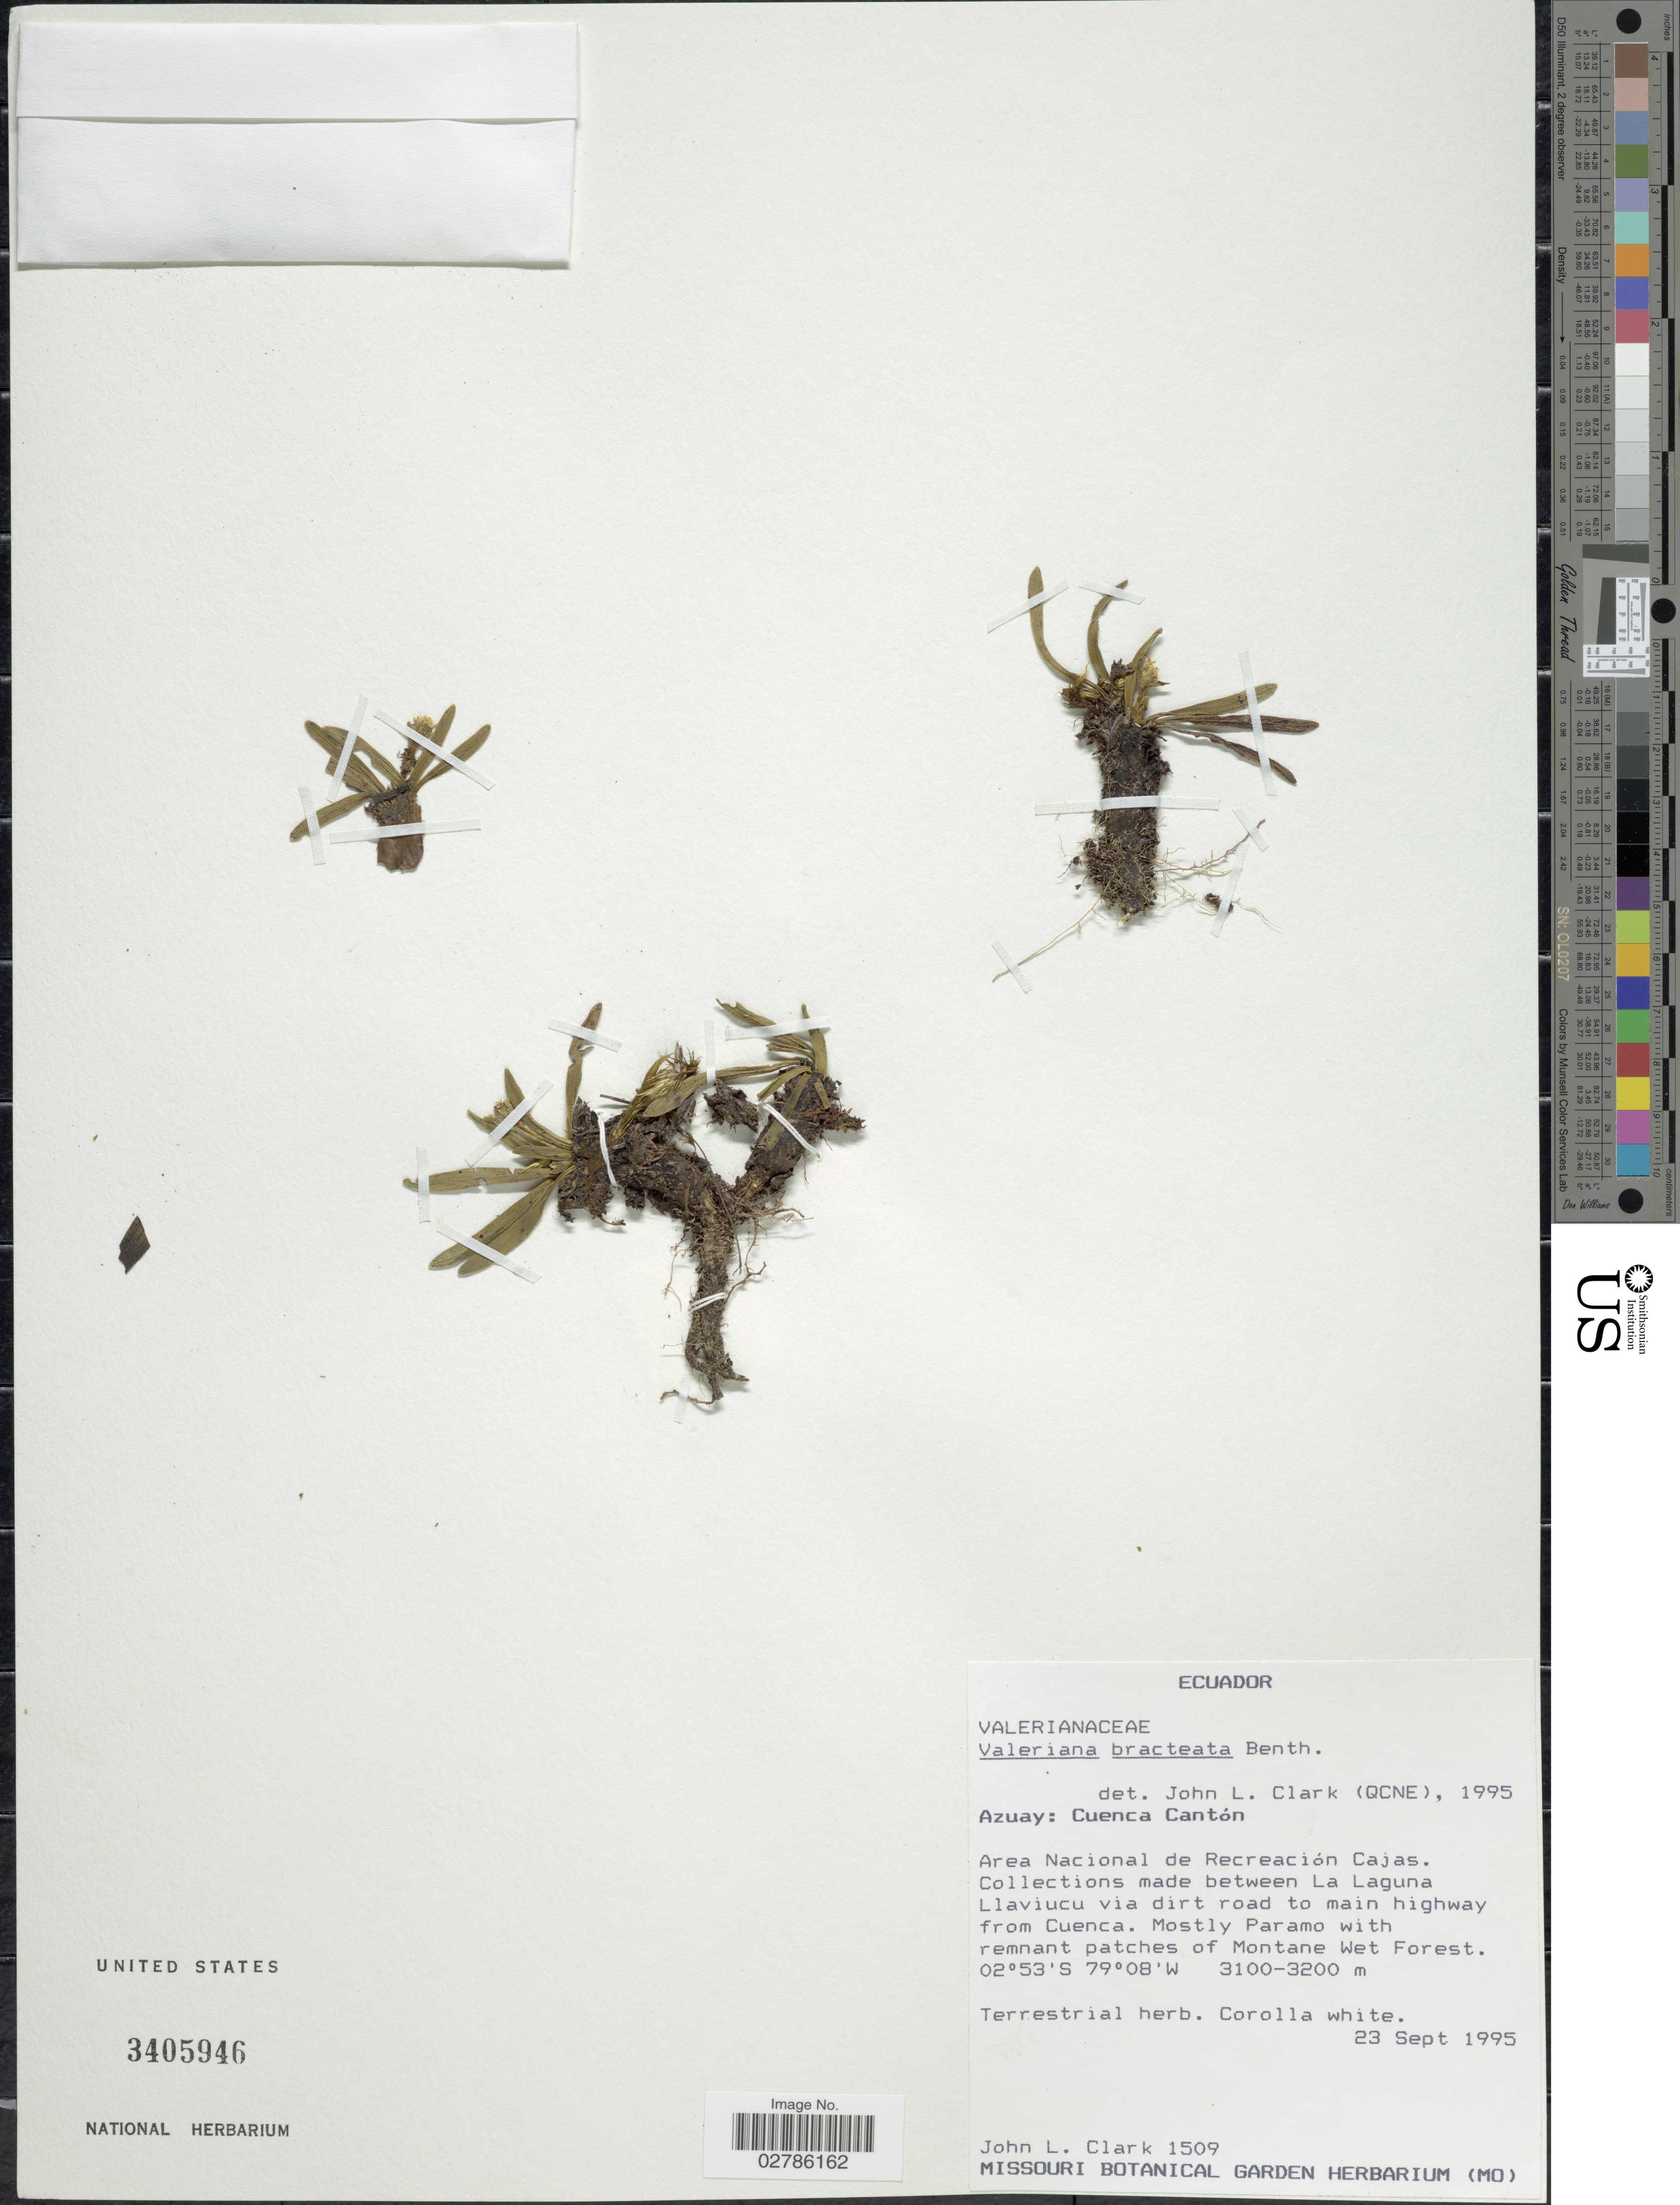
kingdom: Plantae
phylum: Tracheophyta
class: Magnoliopsida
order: Dipsacales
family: Caprifoliaceae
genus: Phyllactis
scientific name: Phyllactis bracteata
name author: (Benth.) Wedd.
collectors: J. L. Clark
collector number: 1509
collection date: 1995-09-23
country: Ecuador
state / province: Azuay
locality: Cuenca Cantón, Area Nacional de Recreación Cajas, Collections made between La Laguna Llaviucu via dirt road to main highway from Cuenca.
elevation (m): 3100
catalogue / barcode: US 3405946